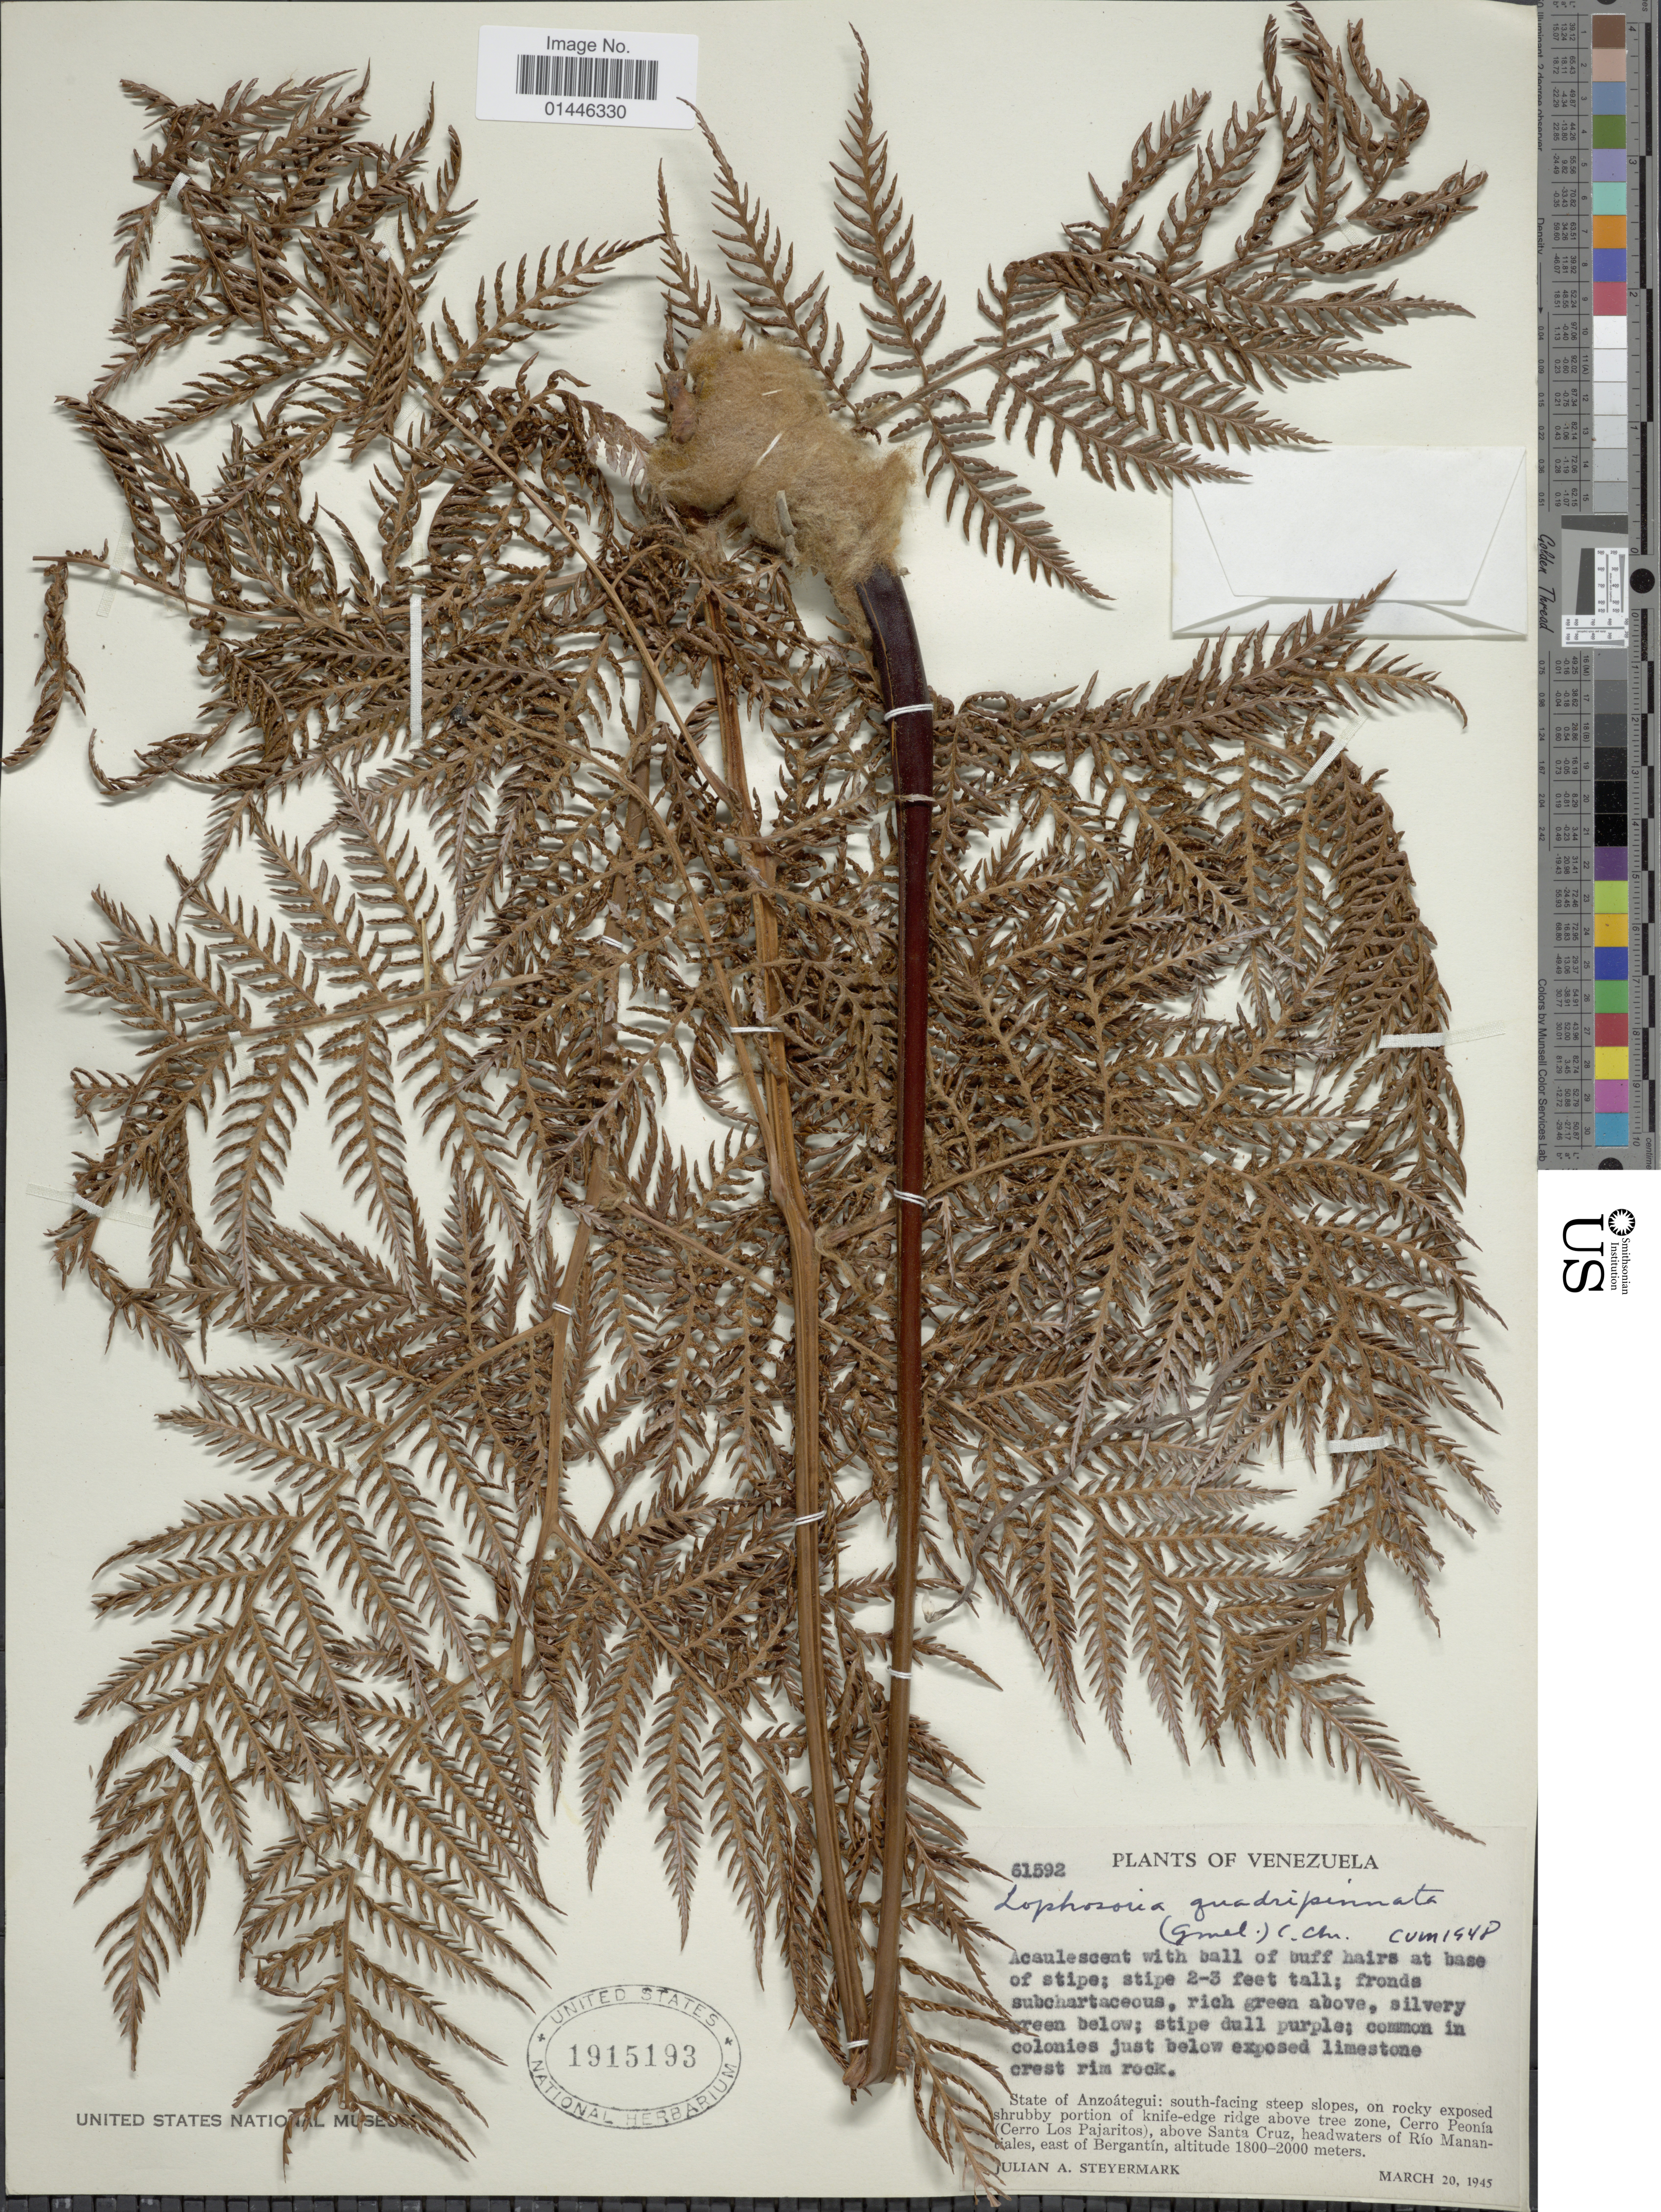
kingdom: Plantae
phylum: Tracheophyta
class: Polypodiopsida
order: Cyatheales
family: Dicksoniaceae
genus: Lophosoria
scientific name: Lophosoria quadripinnata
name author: (J.F. Gmel.) C. Chr.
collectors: J. Steyermark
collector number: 61592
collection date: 1945-03-20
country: Venezuela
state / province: Anzoategui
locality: Cerro Peonía (Cerro Los Pajaritos), above Santa Cruz, headwaters of Río Mananciales, east of Bergantín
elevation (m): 1800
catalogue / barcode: US 1915193